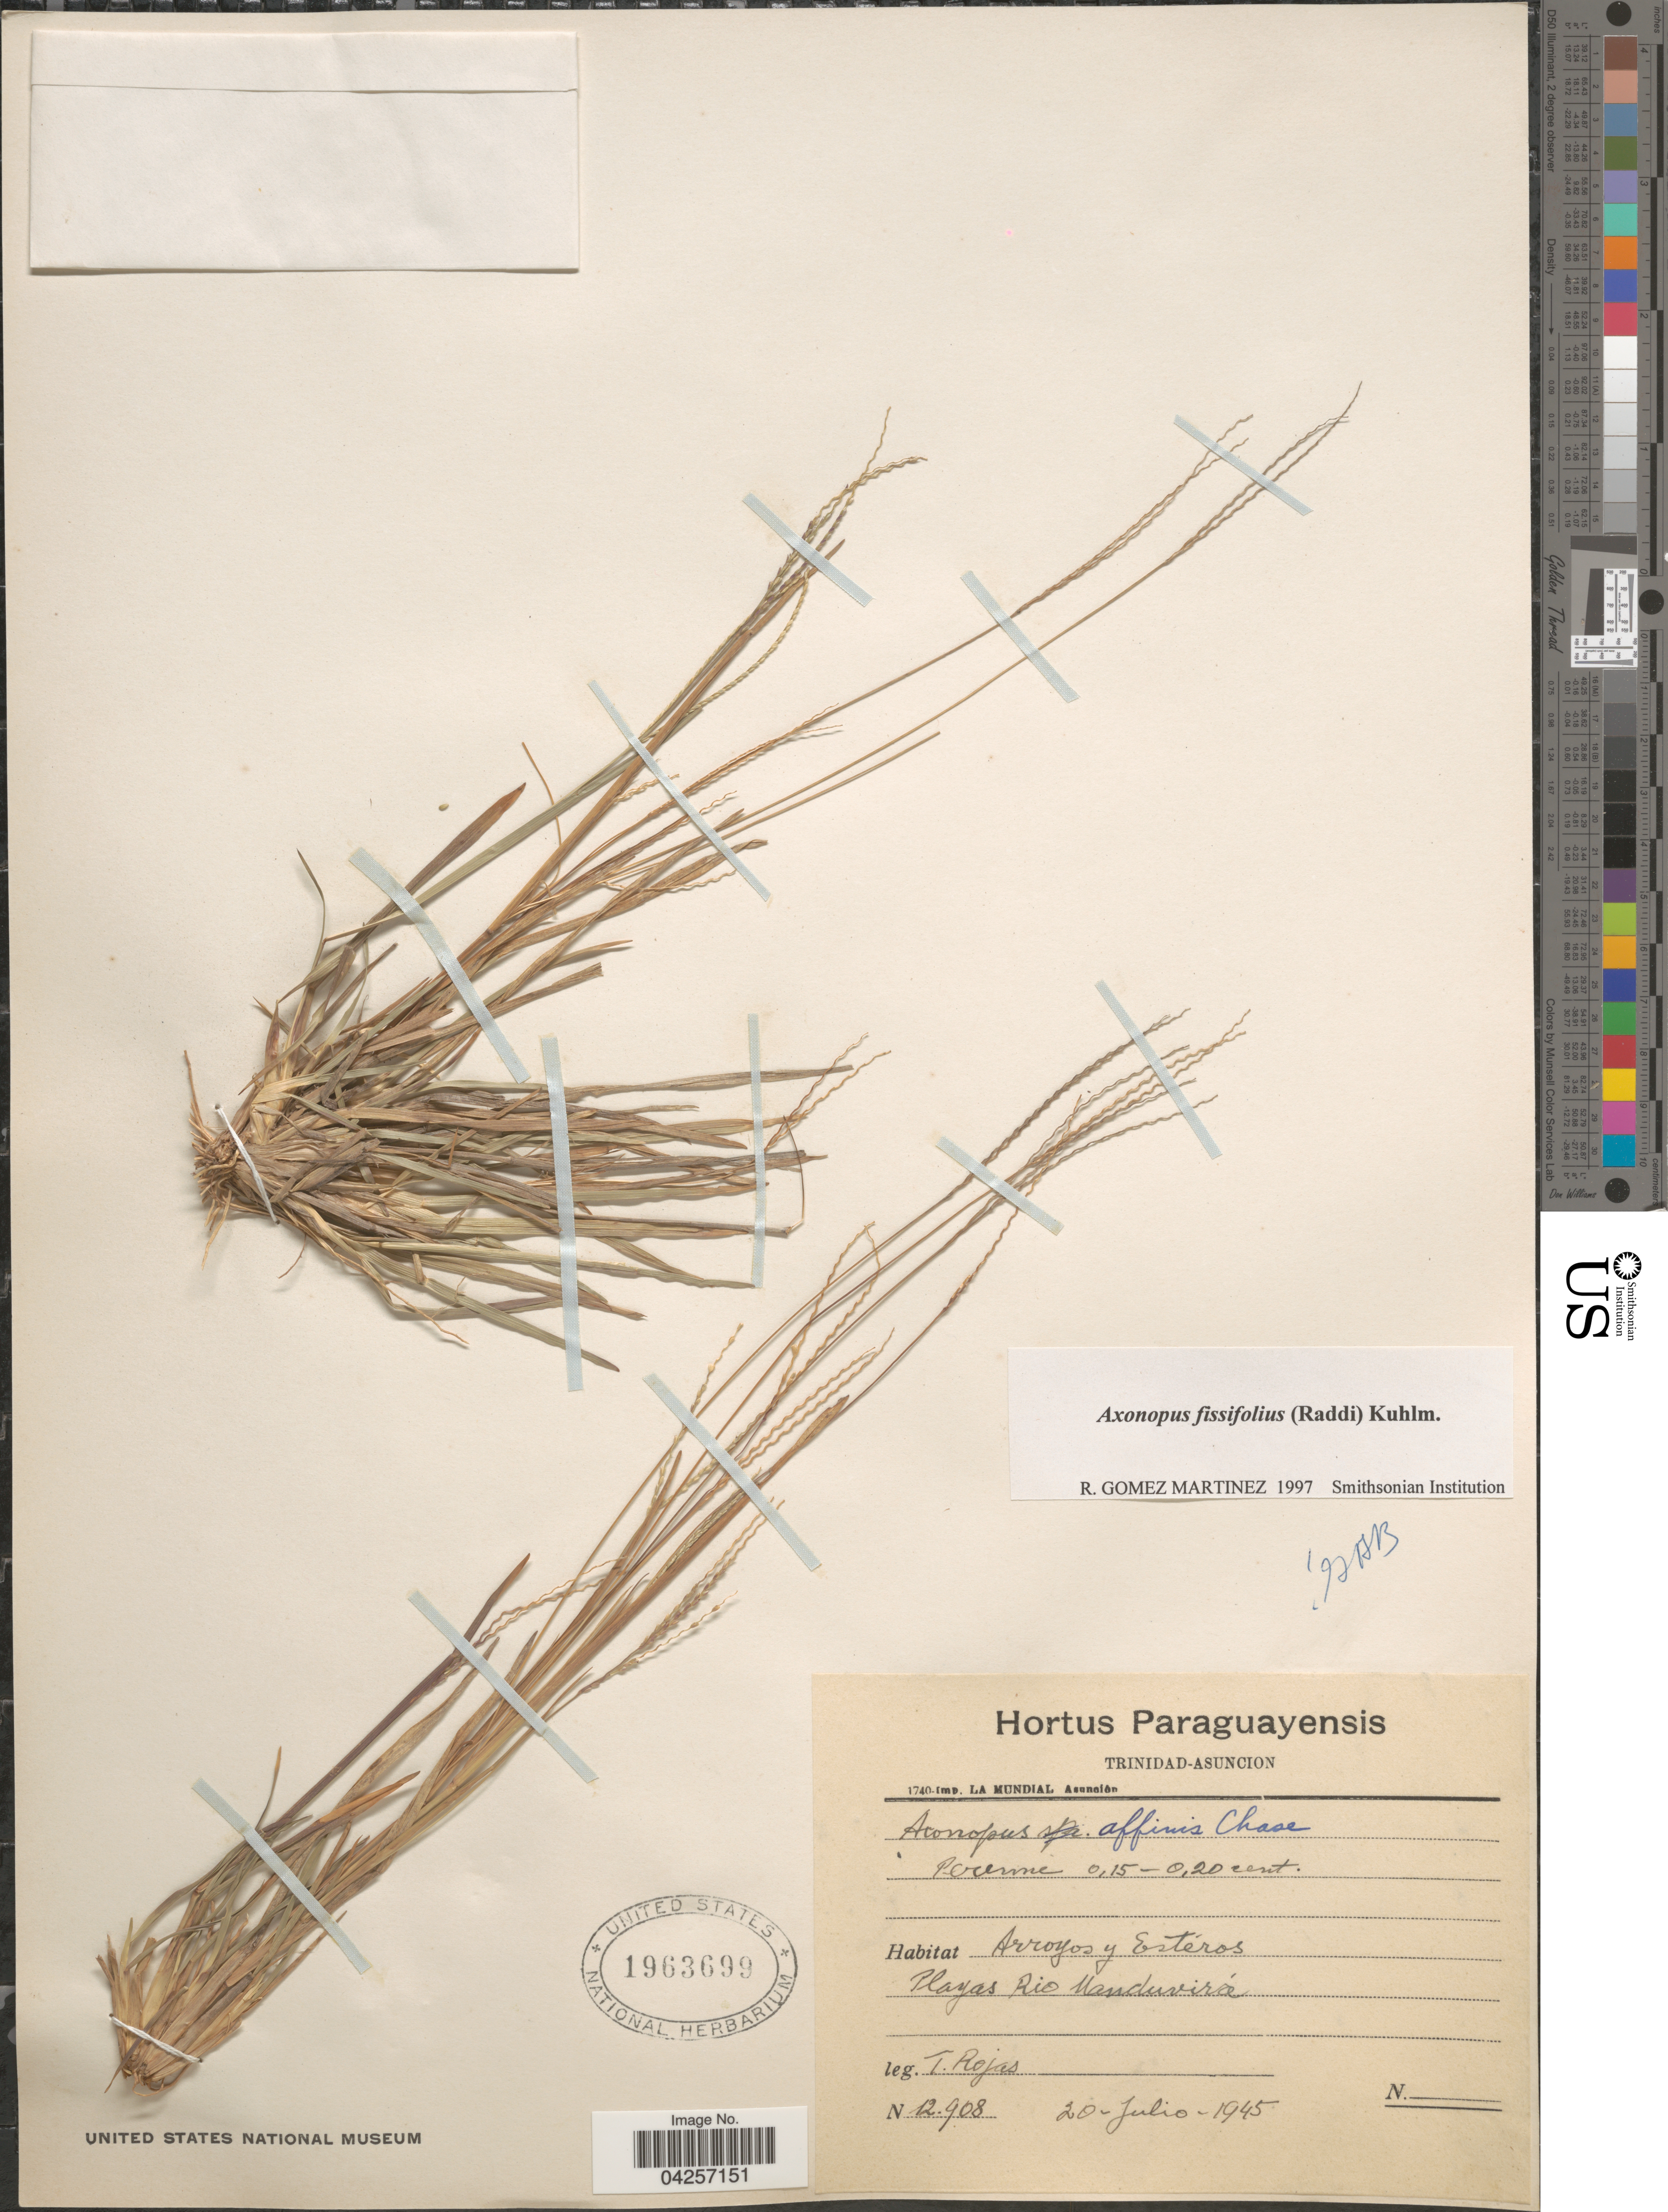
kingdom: Plantae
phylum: Tracheophyta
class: Liliopsida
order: Poales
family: Poaceae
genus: Axonopus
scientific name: Axonopus fissifolius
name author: (Raddi) Kuhlm.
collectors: T. Rojas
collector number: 12908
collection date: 1945-07-20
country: Paraguay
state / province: Asuncion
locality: Arroyos y Estéros. Playas Rio Manduvirá.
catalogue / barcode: US 1963699